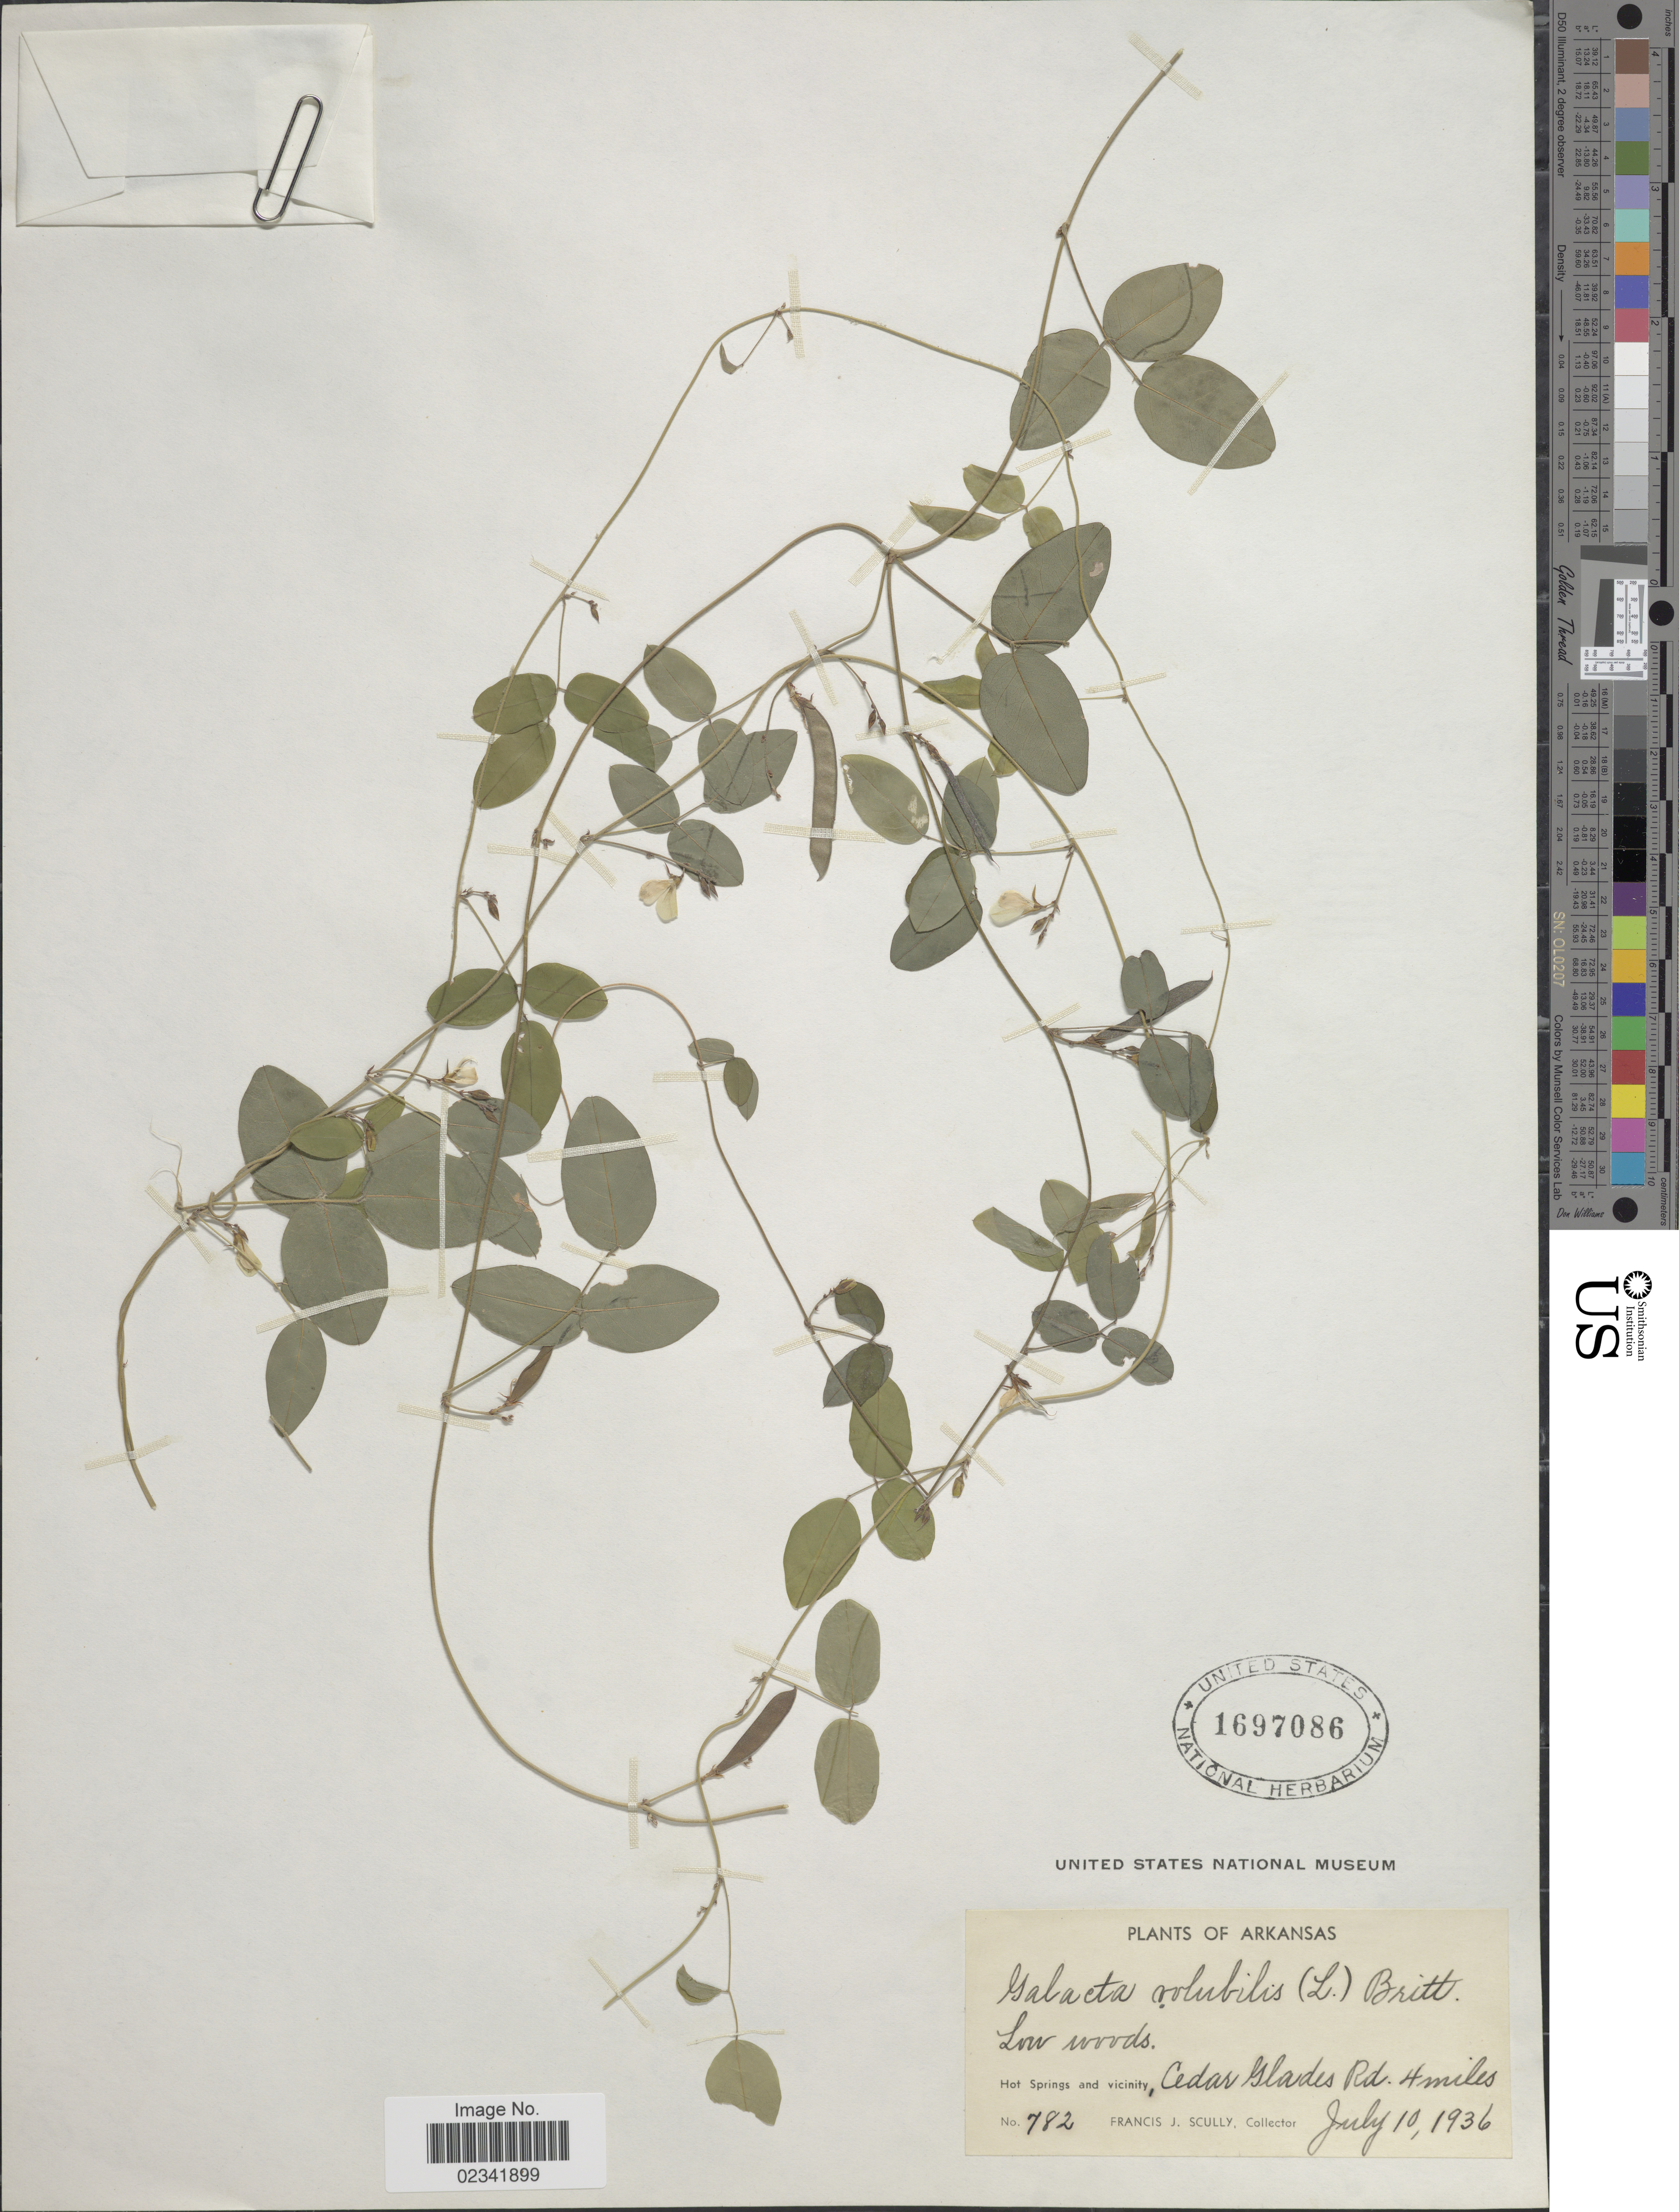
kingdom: Plantae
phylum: Tracheophyta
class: Magnoliopsida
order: Fabales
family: Fabaceae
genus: Galactia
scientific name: Galactia volubilis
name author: (L.) Britton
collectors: F. J. Scully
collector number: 782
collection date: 1936-07-10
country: United States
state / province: Arkansas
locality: Low woods, Hot Springs and vicinity, Cedar Glades Rd. 4 miles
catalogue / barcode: US 1697086